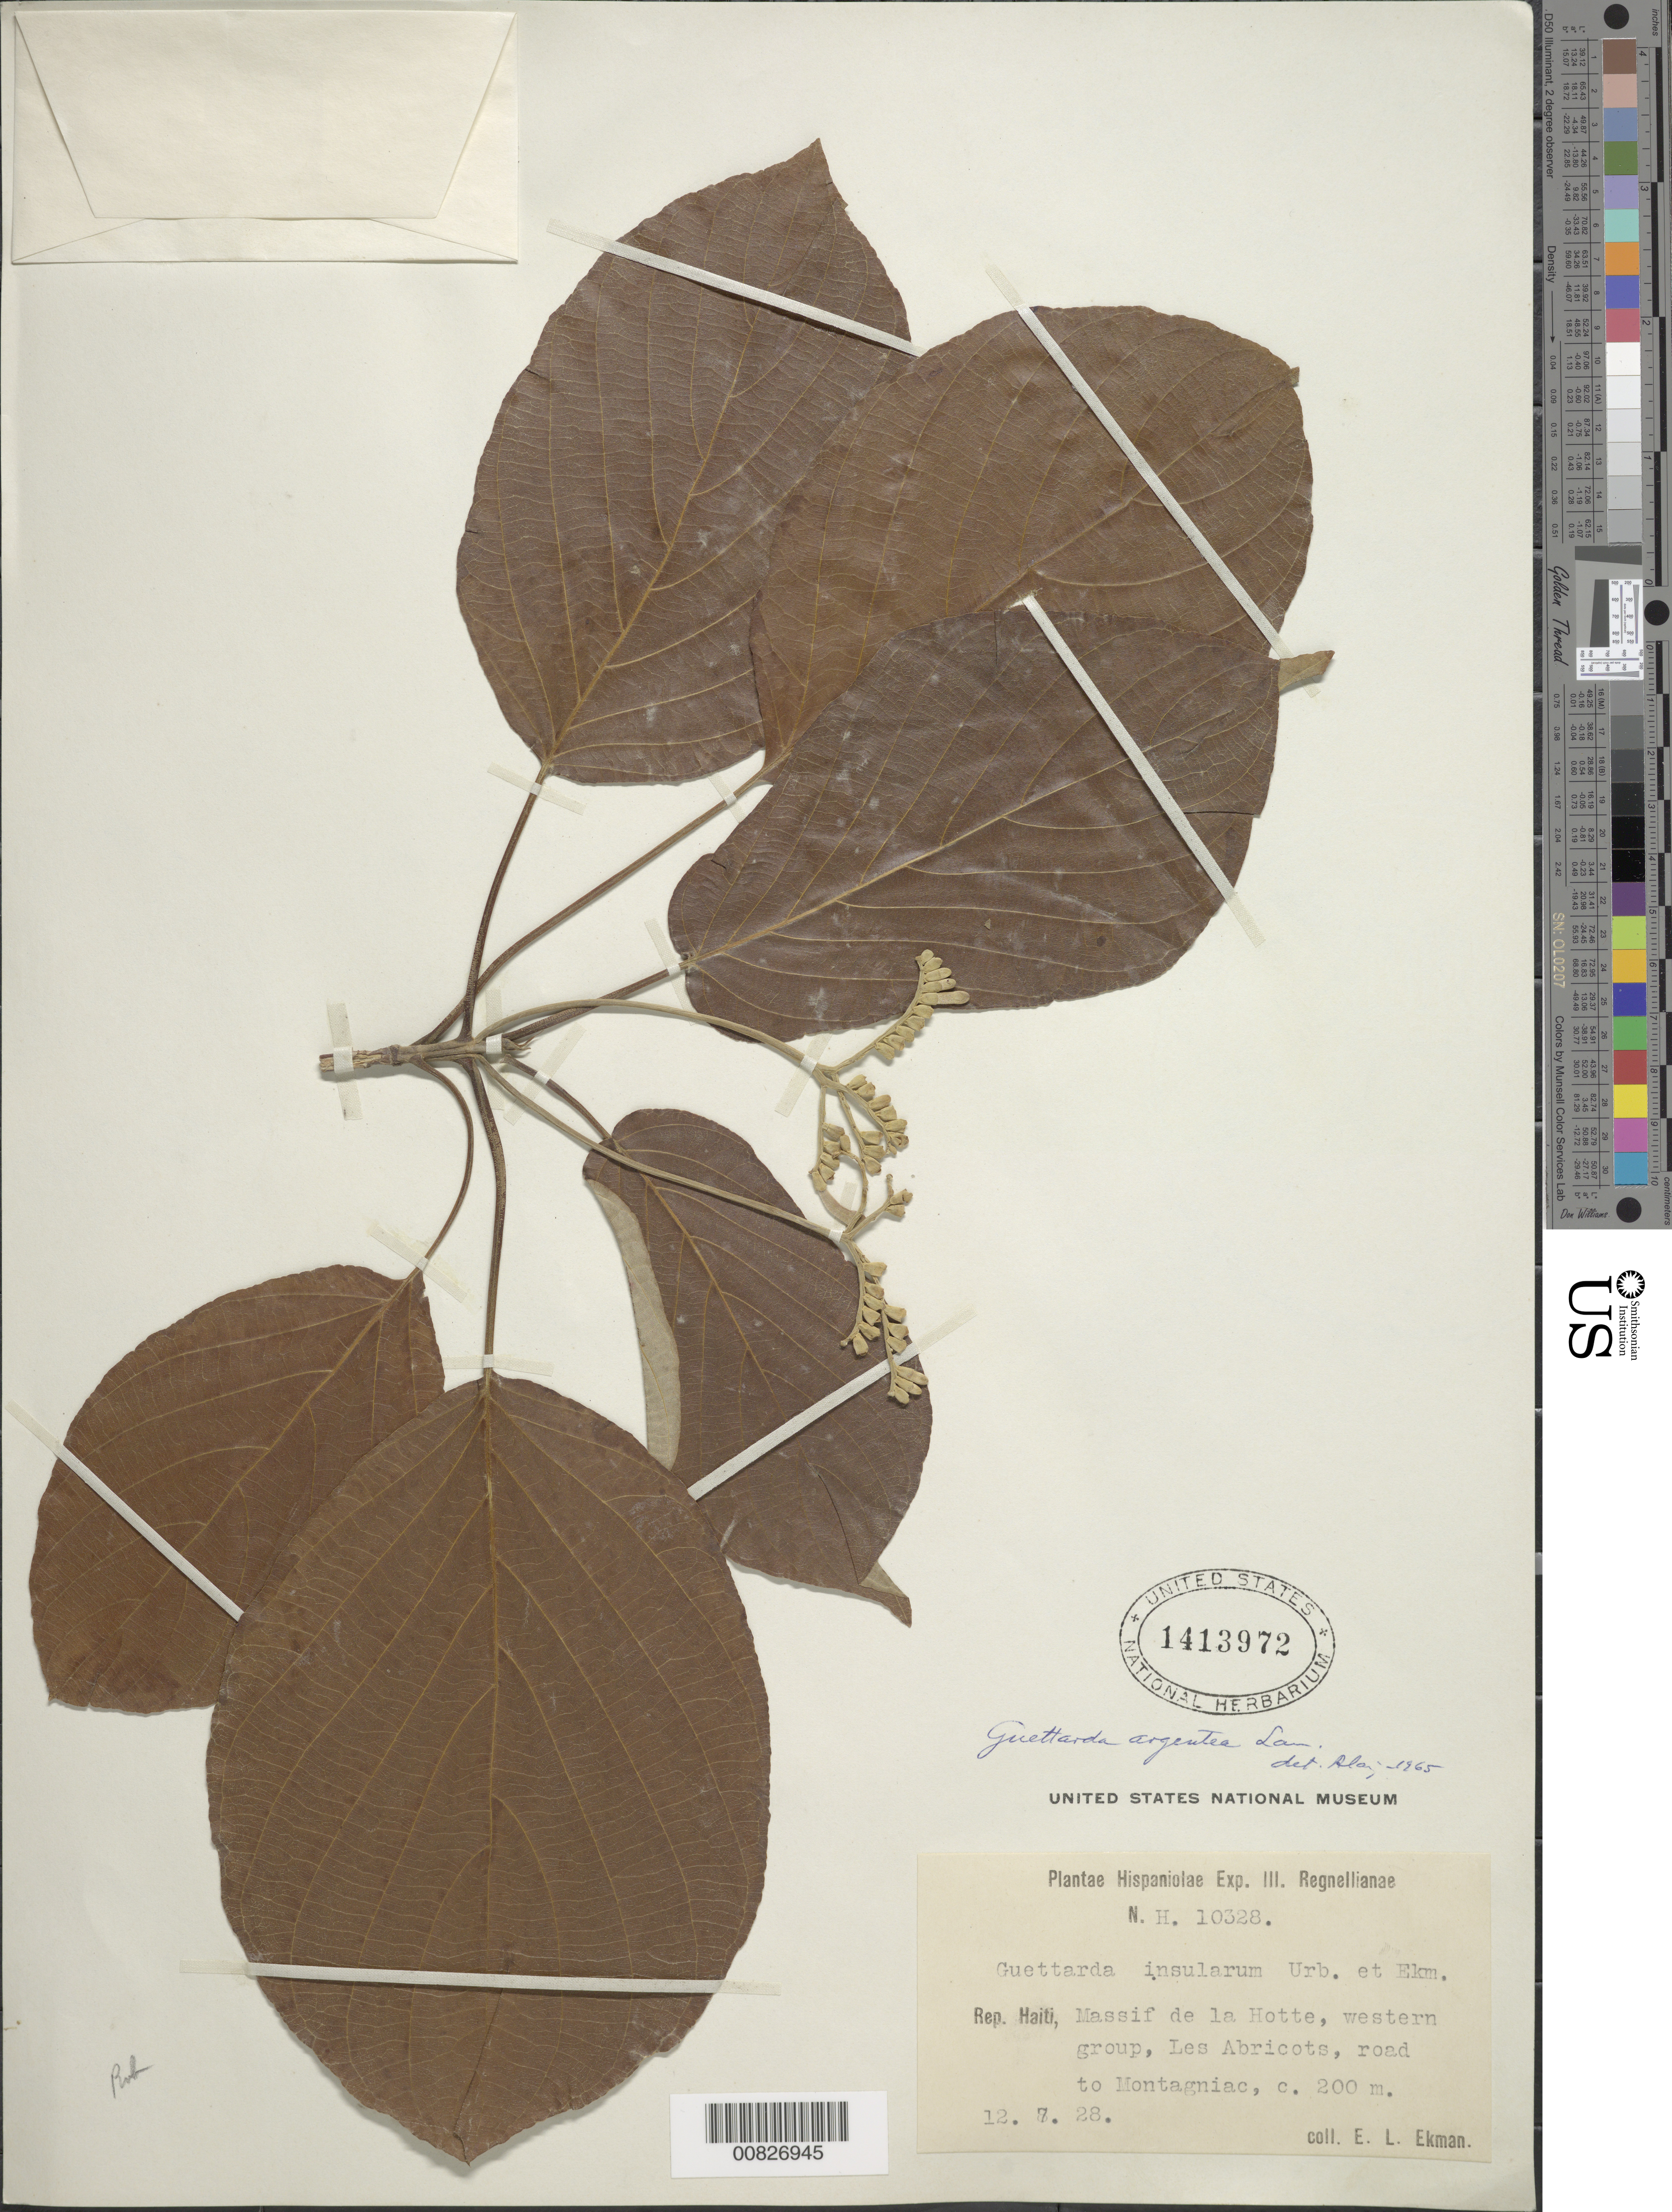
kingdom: Plantae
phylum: Tracheophyta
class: Magnoliopsida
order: Gentianales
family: Rubiaceae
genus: Guettarda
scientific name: Guettarda argentea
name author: Lam.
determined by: Liogier, Alain H.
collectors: E. L. Ekman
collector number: H 10328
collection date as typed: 12 Jul 1928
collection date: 1928-07-12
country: Haiti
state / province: Ouest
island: Hispaniola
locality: Massif de la Hotte, western group, Les Abricots, road to Montagniac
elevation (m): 200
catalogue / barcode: US 1413972